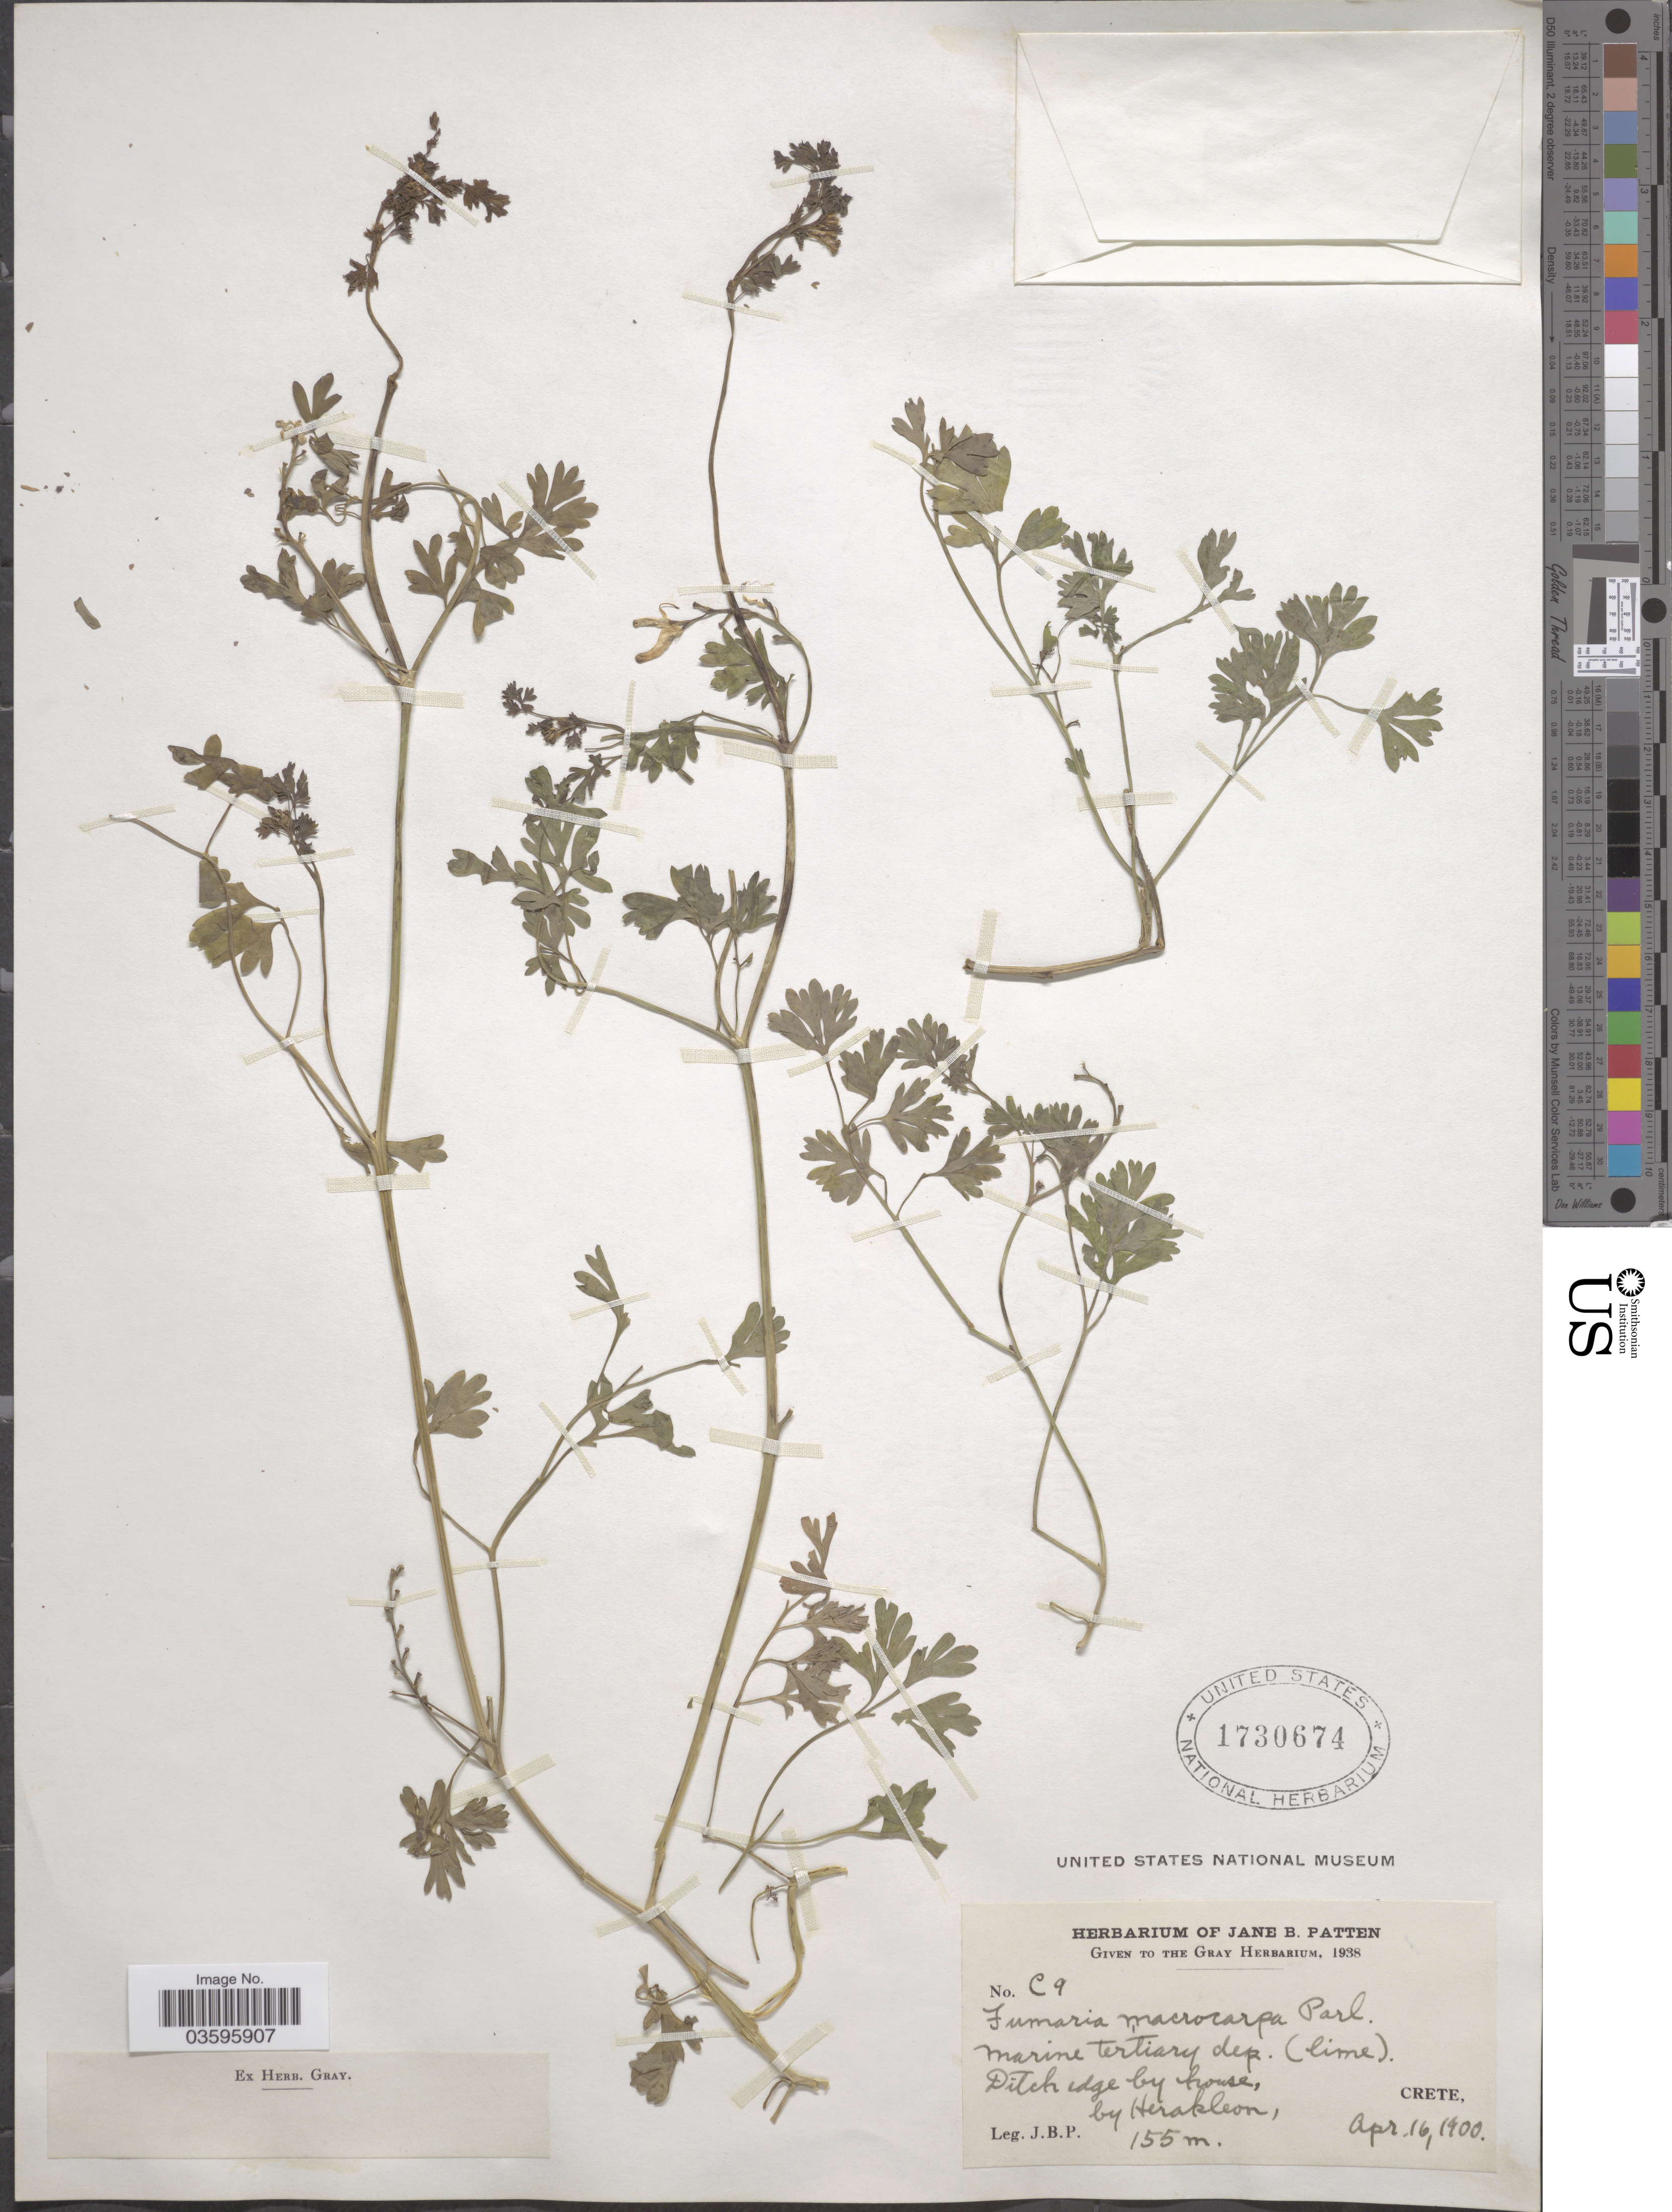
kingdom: Plantae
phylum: Tracheophyta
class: Magnoliopsida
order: Ranunculales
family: Papaveraceae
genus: Fumaria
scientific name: Fumaria macrocarpa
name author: Parl.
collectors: J. Patten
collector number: C9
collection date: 1900-04-16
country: Greece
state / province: Crete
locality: Ditch edge by house, by Herakleon.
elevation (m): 155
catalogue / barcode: US 1730674